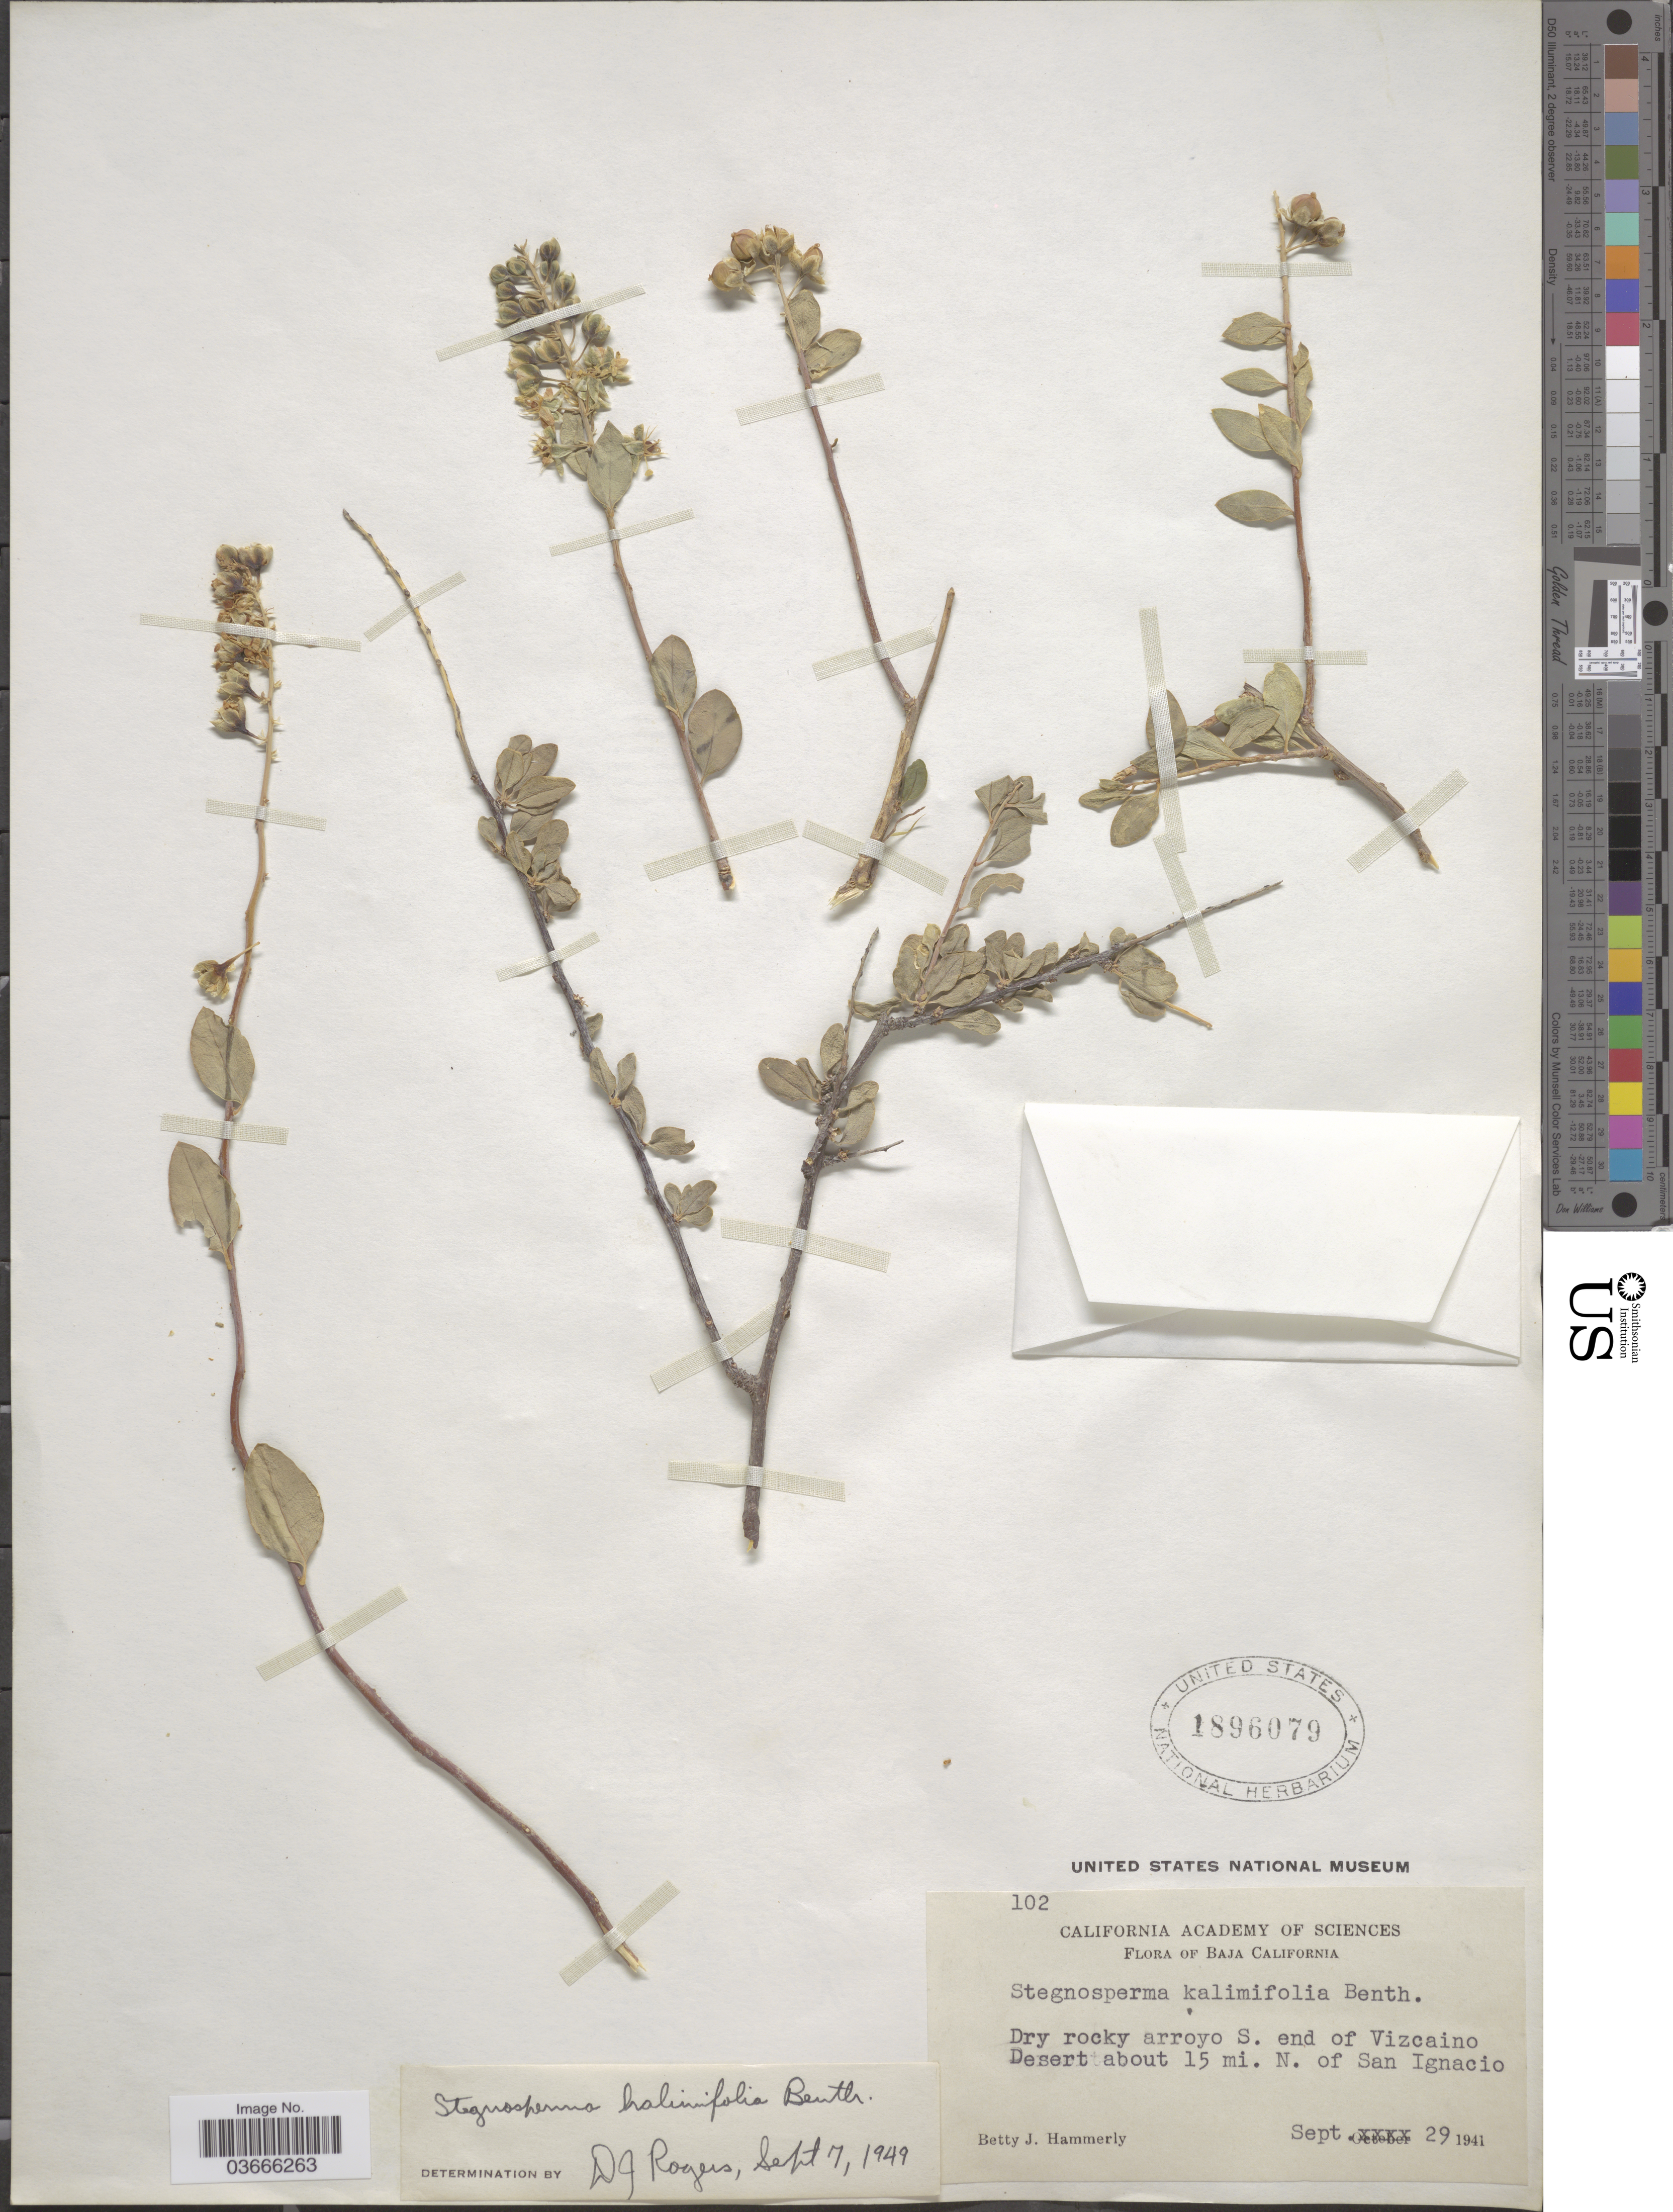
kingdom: Plantae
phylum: Tracheophyta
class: Magnoliopsida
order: Caryophyllales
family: Stegnospermataceae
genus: Stegnosperma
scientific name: Stegnosperma halimifolium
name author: Benth.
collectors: B. J. Hammerly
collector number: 102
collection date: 1941-09-29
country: Mexico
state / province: Baja California Sur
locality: Dry rocky arroyo S. end of Vizcaino Desert about 15 mi. N. of San Ignacio.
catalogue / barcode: US 1896079